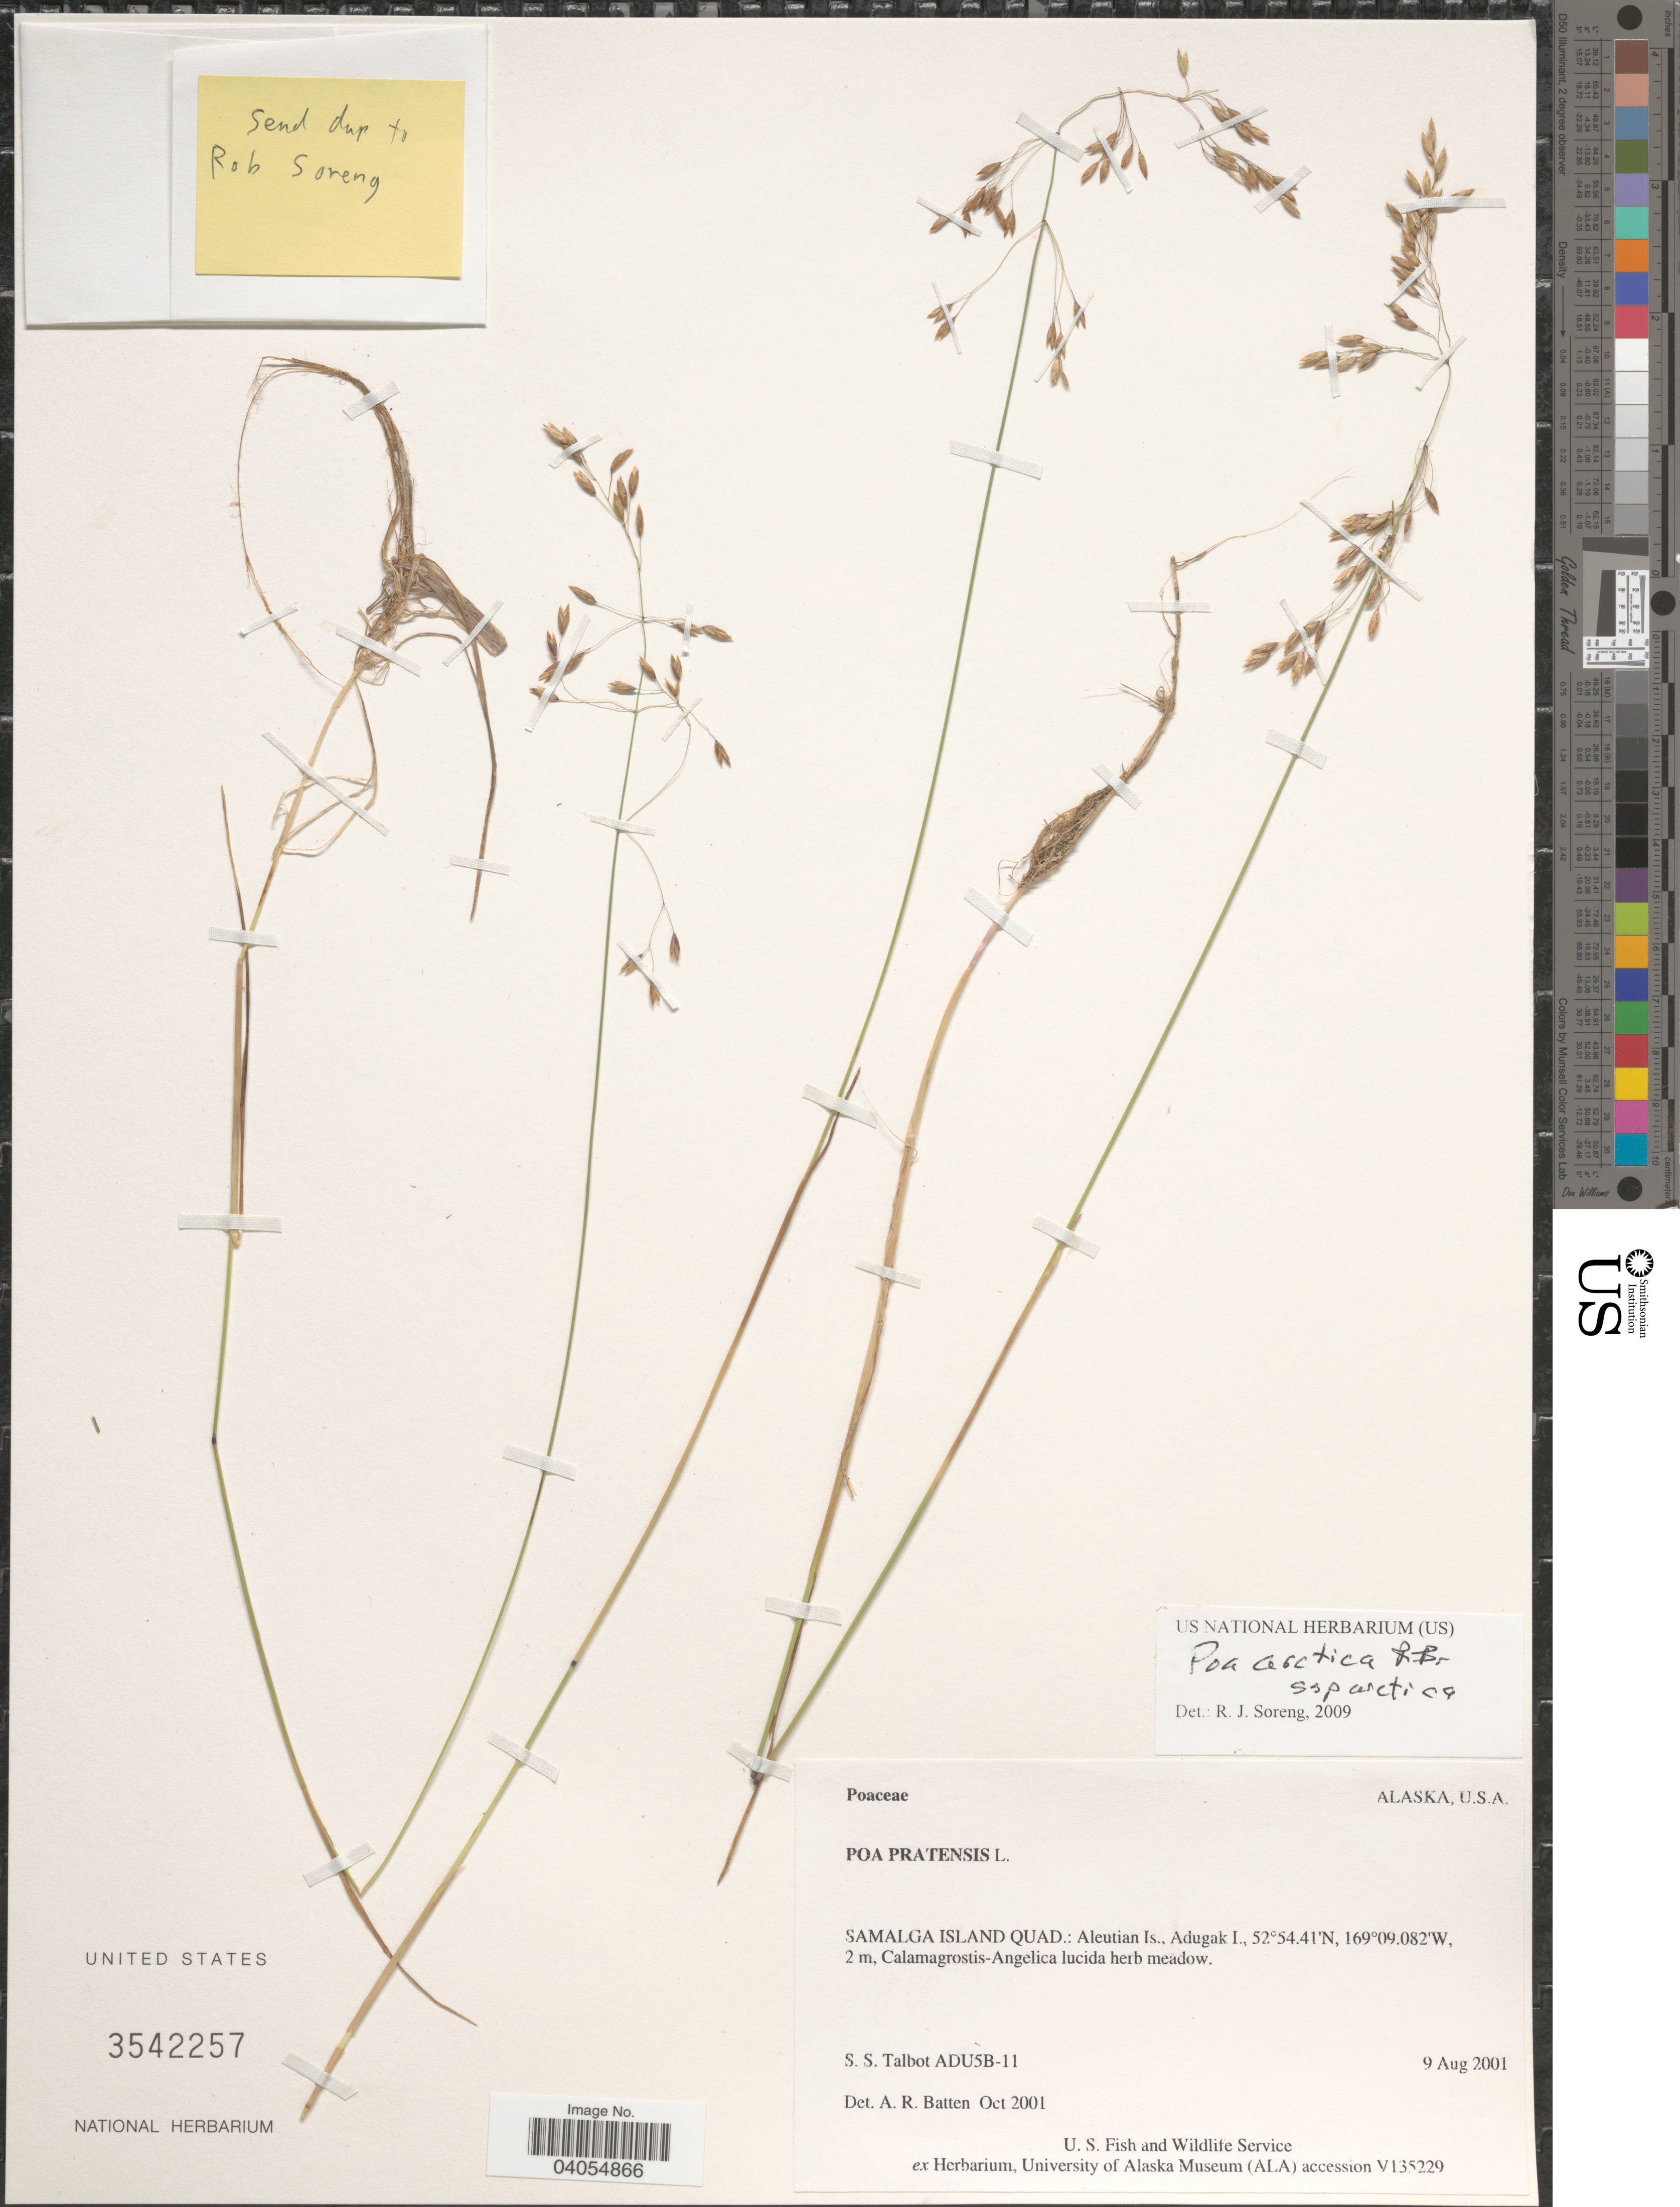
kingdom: Plantae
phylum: Tracheophyta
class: Liliopsida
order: Poales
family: Poaceae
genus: Poa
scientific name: Poa arctica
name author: R. Br.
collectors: S. S. Talbot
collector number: ADU5B-11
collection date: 2001-08-09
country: United States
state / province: Alaska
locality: Samalga Island Quad.: Aleutian Is., Adugak I.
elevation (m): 2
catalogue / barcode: US 3542257